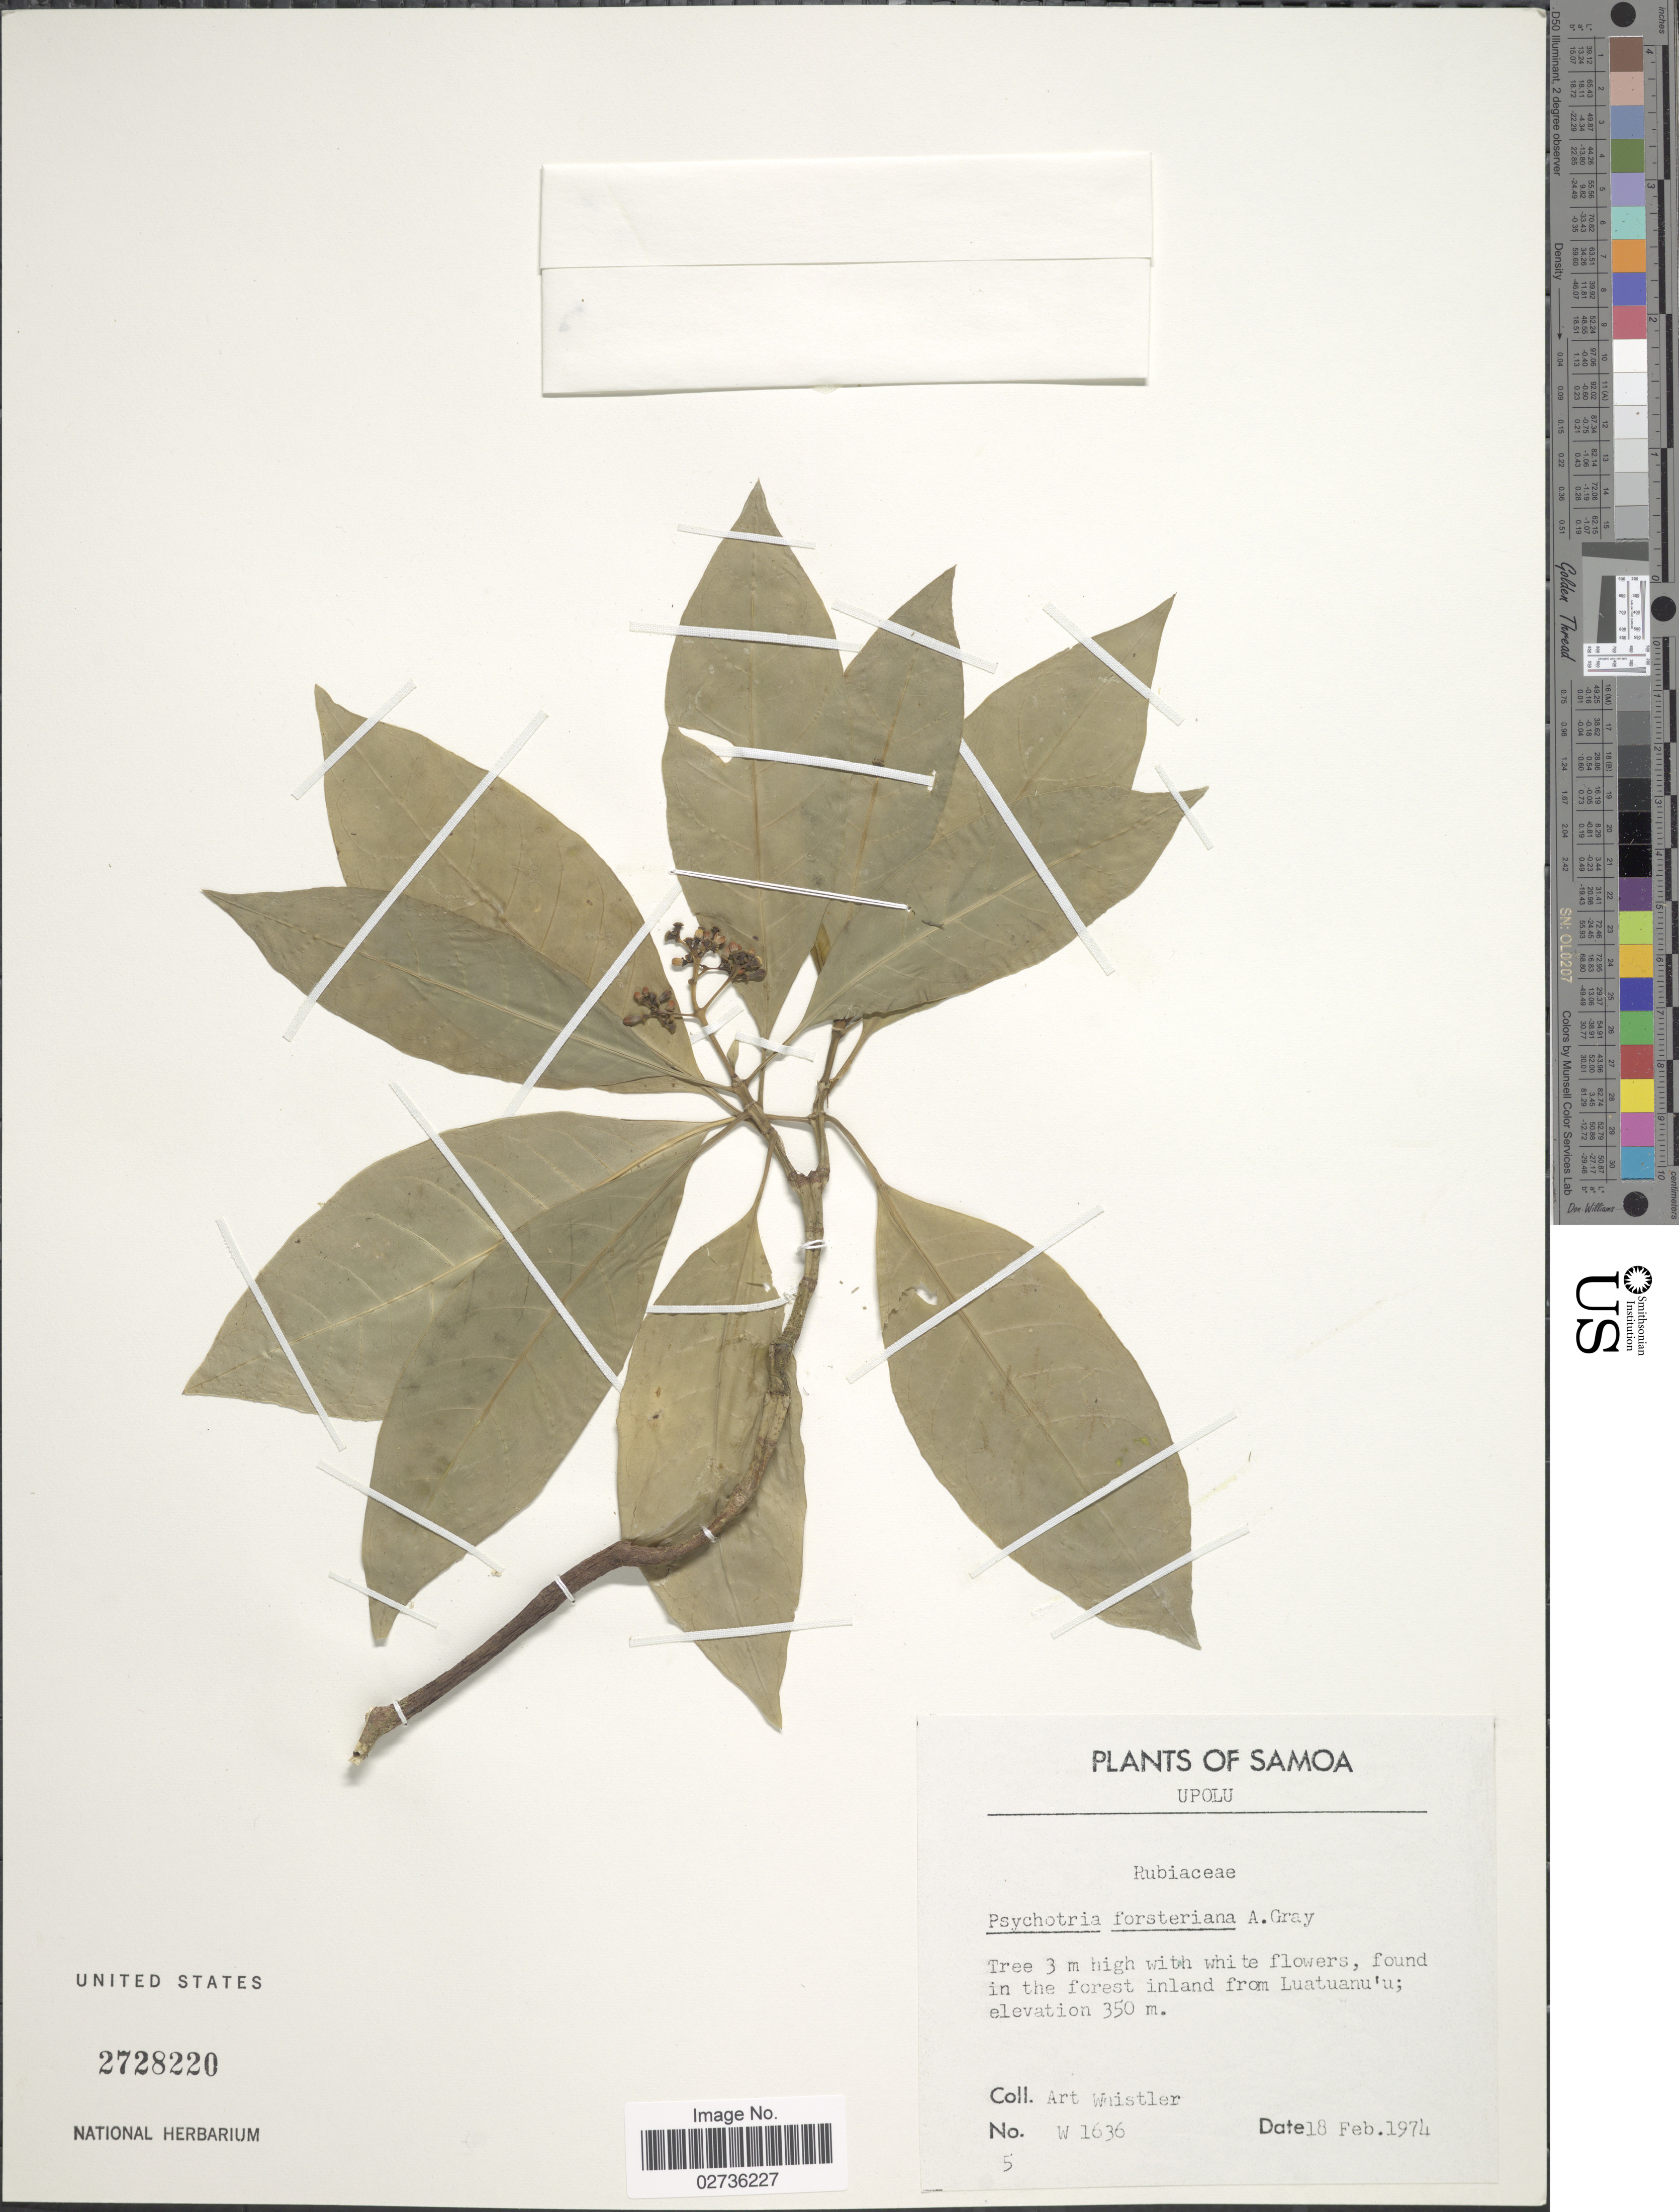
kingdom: Plantae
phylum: Tracheophyta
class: Magnoliopsida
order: Gentianales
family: Rubiaceae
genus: Psychotria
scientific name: Psychotria forsteriana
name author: A. Gray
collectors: A. Whistler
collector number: W 1636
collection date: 1974-02-18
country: Samoa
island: Upolu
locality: Upolu. Found in the forest inland from Luatuanu'u.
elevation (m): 350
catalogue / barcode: US 2728220